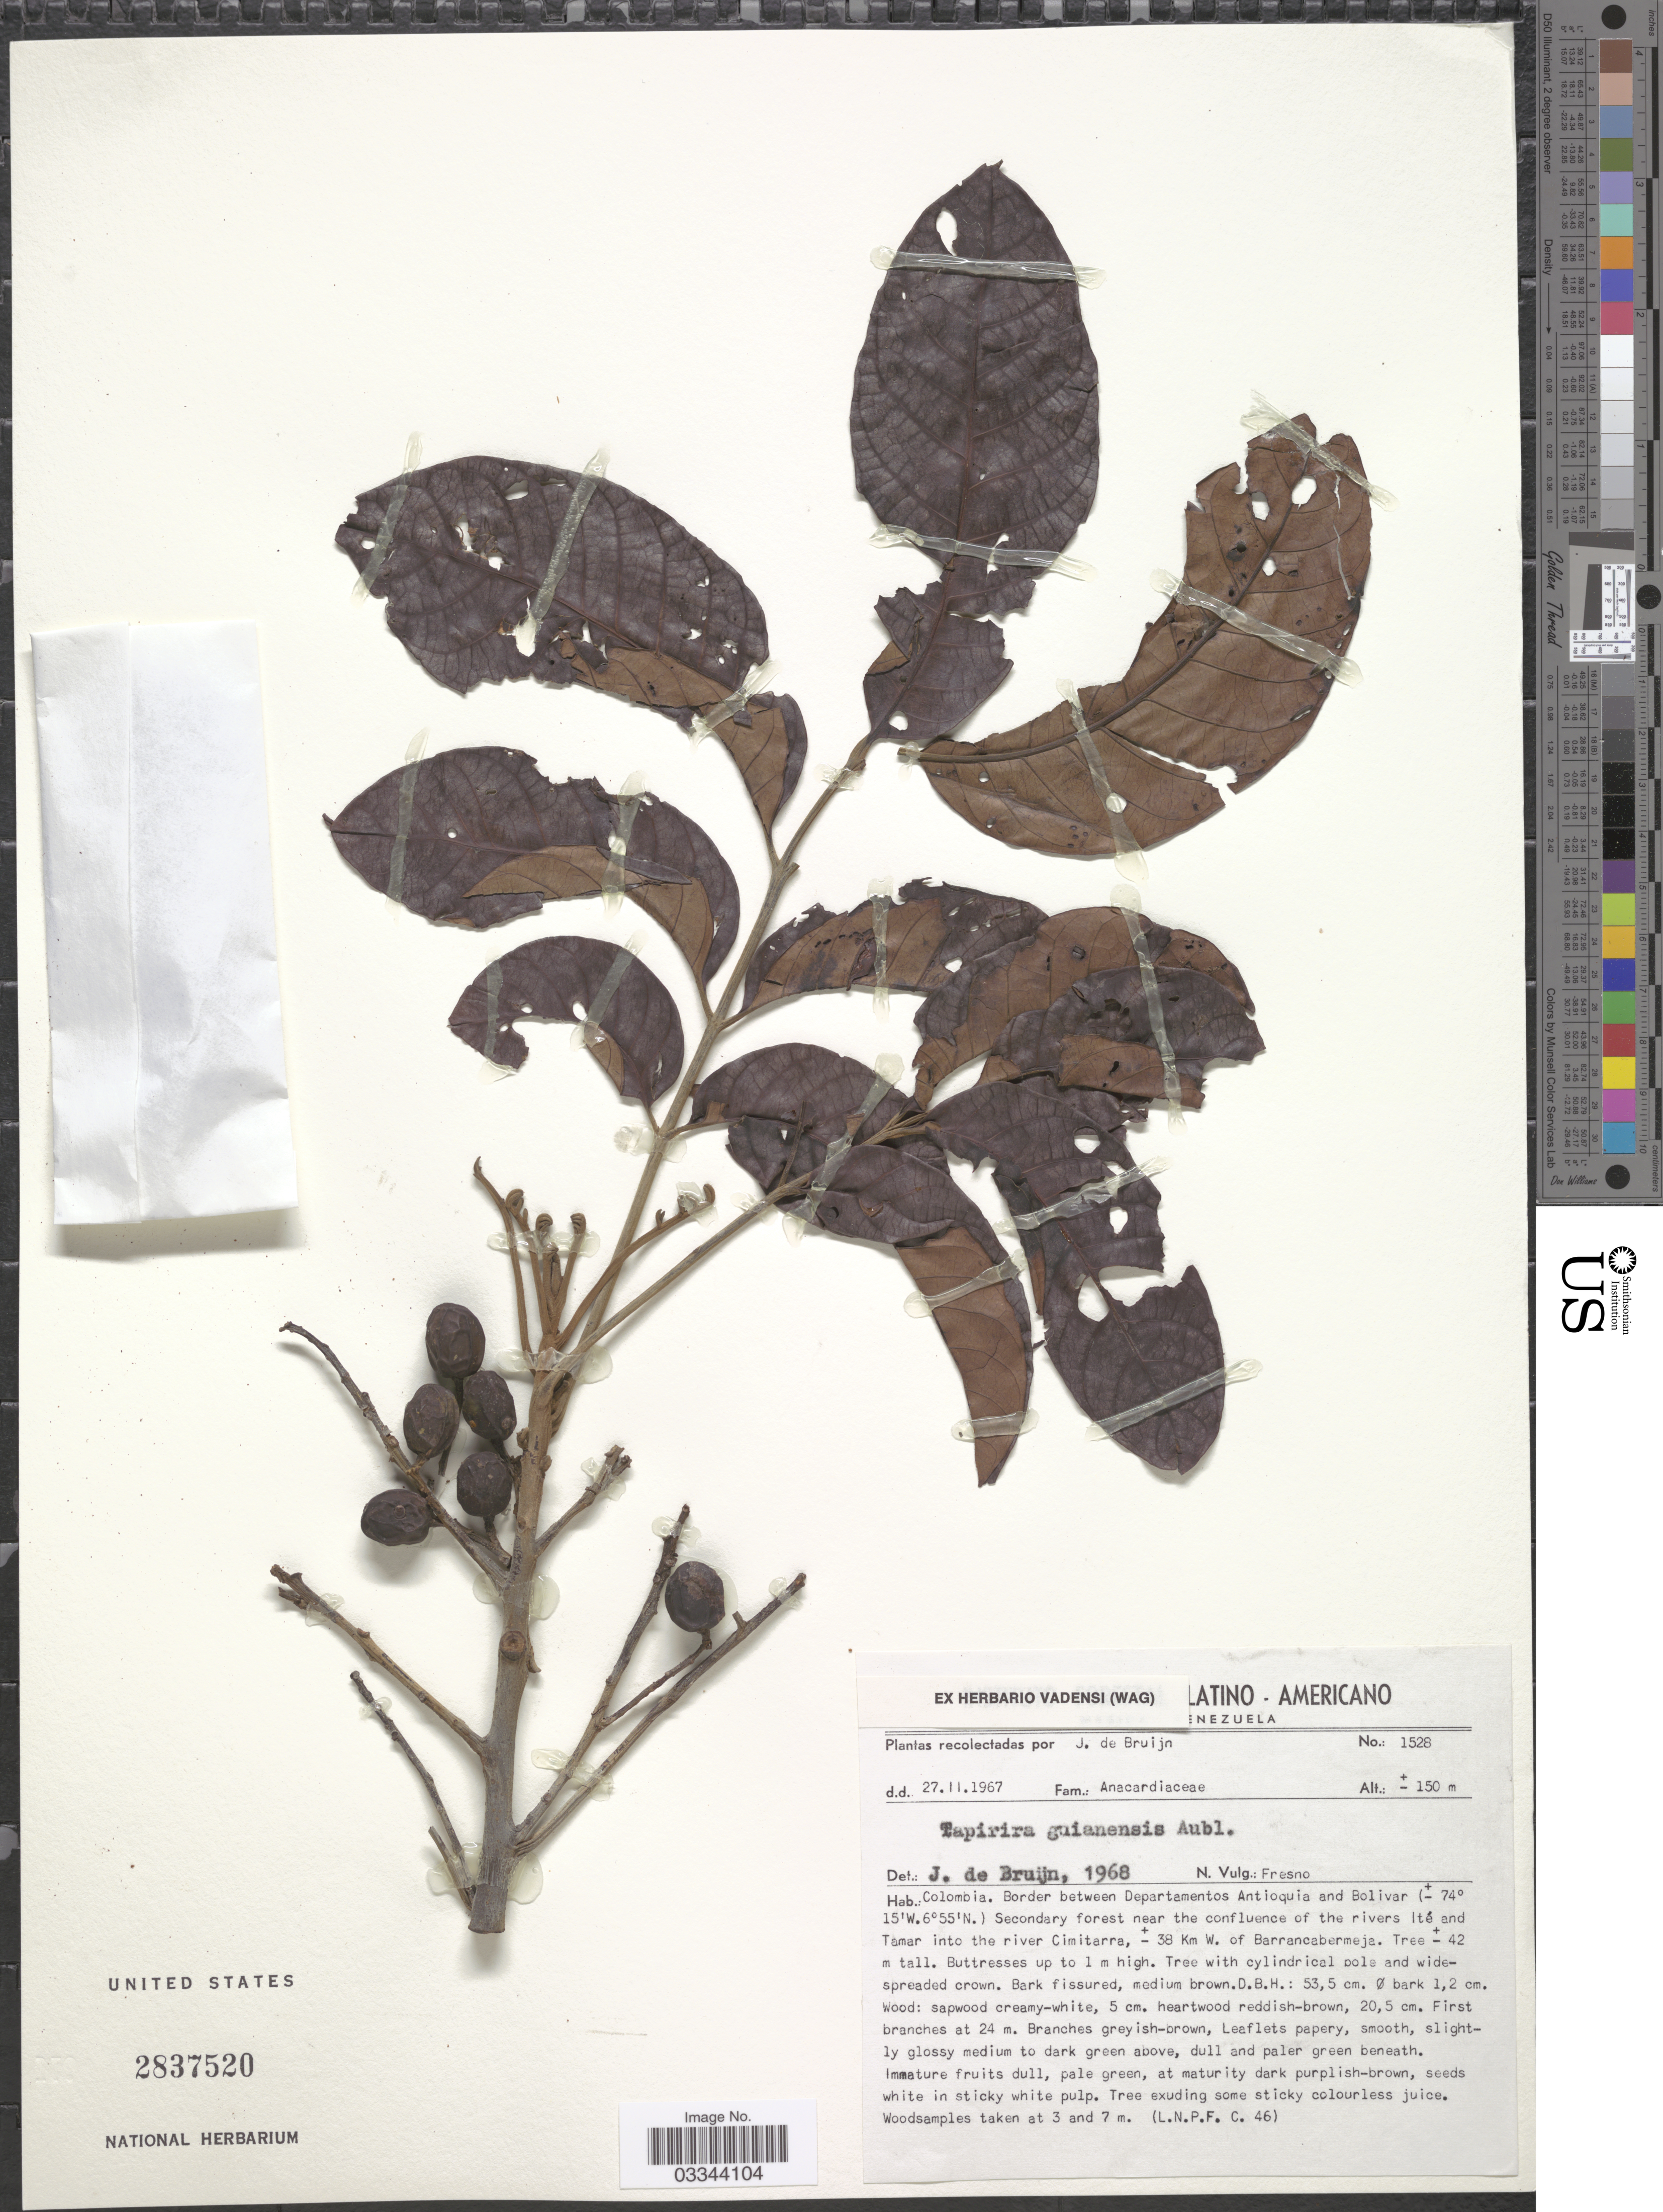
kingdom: Plantae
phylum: Tracheophyta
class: Magnoliopsida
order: Sapindales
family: Anacardiaceae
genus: Tapirira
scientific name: Tapirira guianensis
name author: Aubl.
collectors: J. Bruijn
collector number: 1528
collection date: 1967-11-27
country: Colombia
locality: Border between Departamentos Antioquia and Bolivar. Secondary forest near the confluence of the rivers Ité and Tamar into the river Cimitarra, ± 38 Km W. of Barrancabermeja.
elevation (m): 150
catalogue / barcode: US 2837520